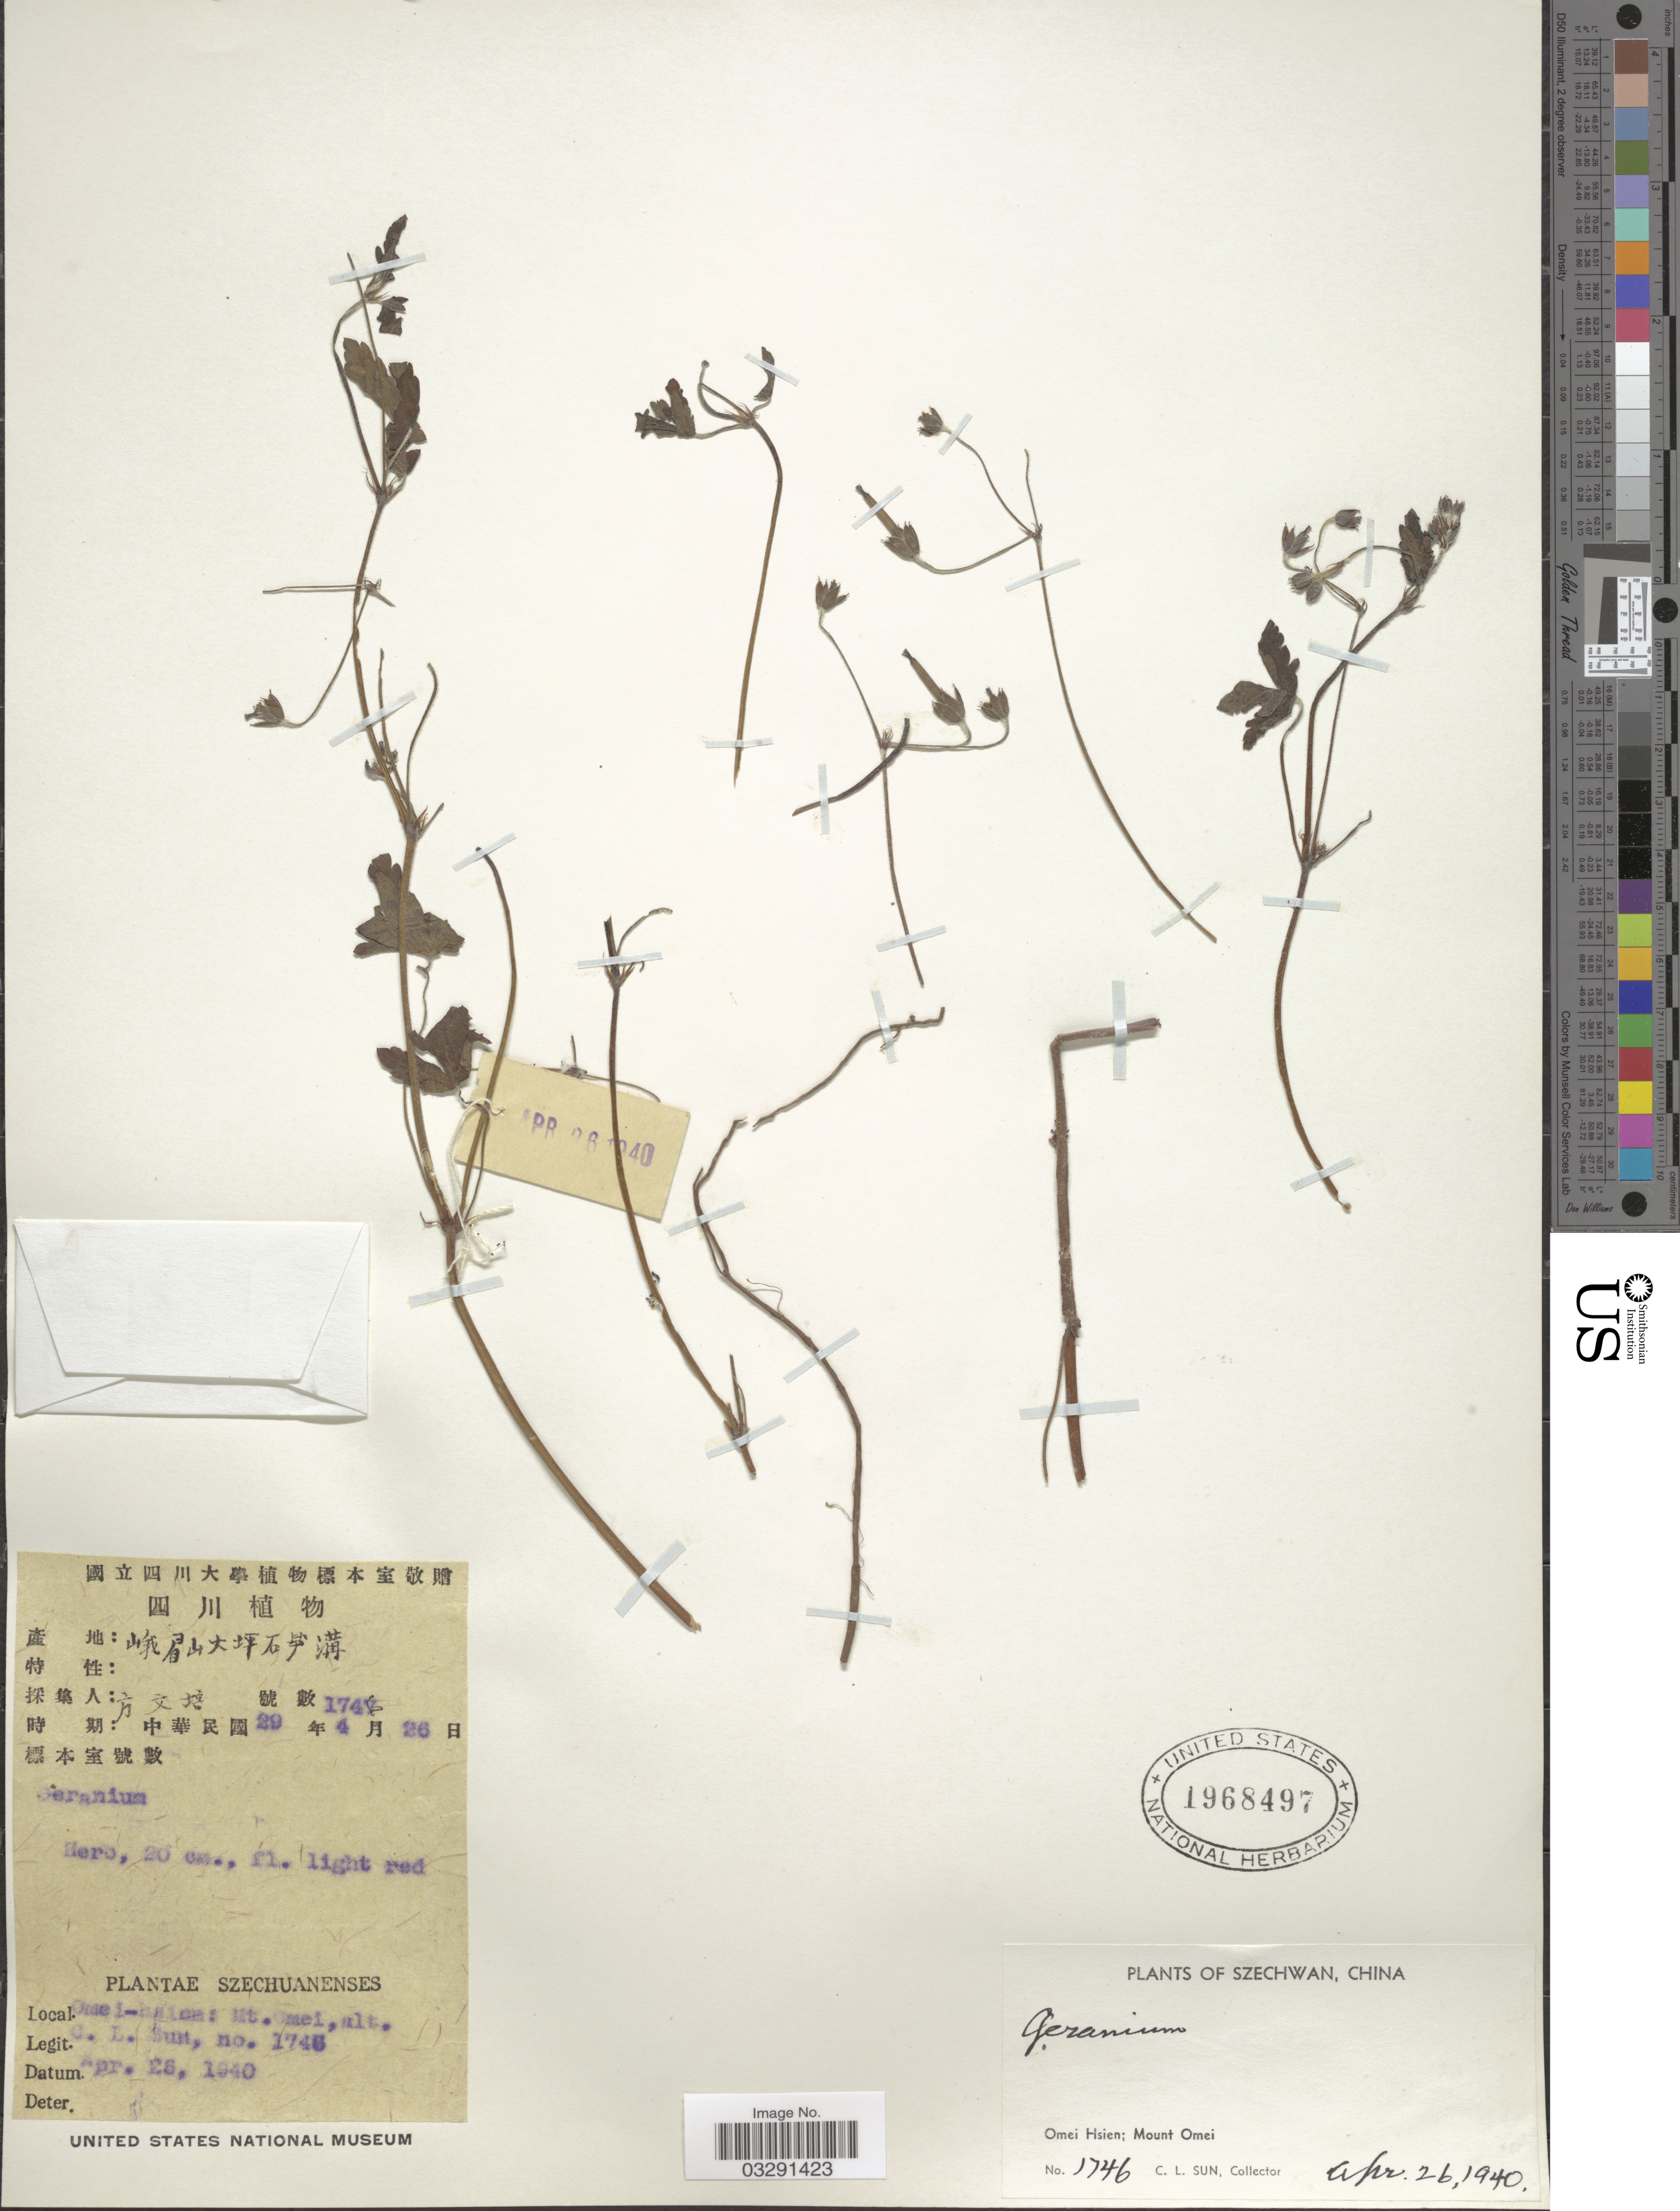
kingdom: Plantae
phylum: Tracheophyta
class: Magnoliopsida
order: Geraniales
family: Geraniaceae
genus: Geranium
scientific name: Geranium nepalense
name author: Sweet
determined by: Aedo, C.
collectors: C. Sun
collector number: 1746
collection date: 1940-04-26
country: China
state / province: Sichuan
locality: Szechwan. Omei Hsien; Mount Omei.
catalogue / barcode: US 1968497